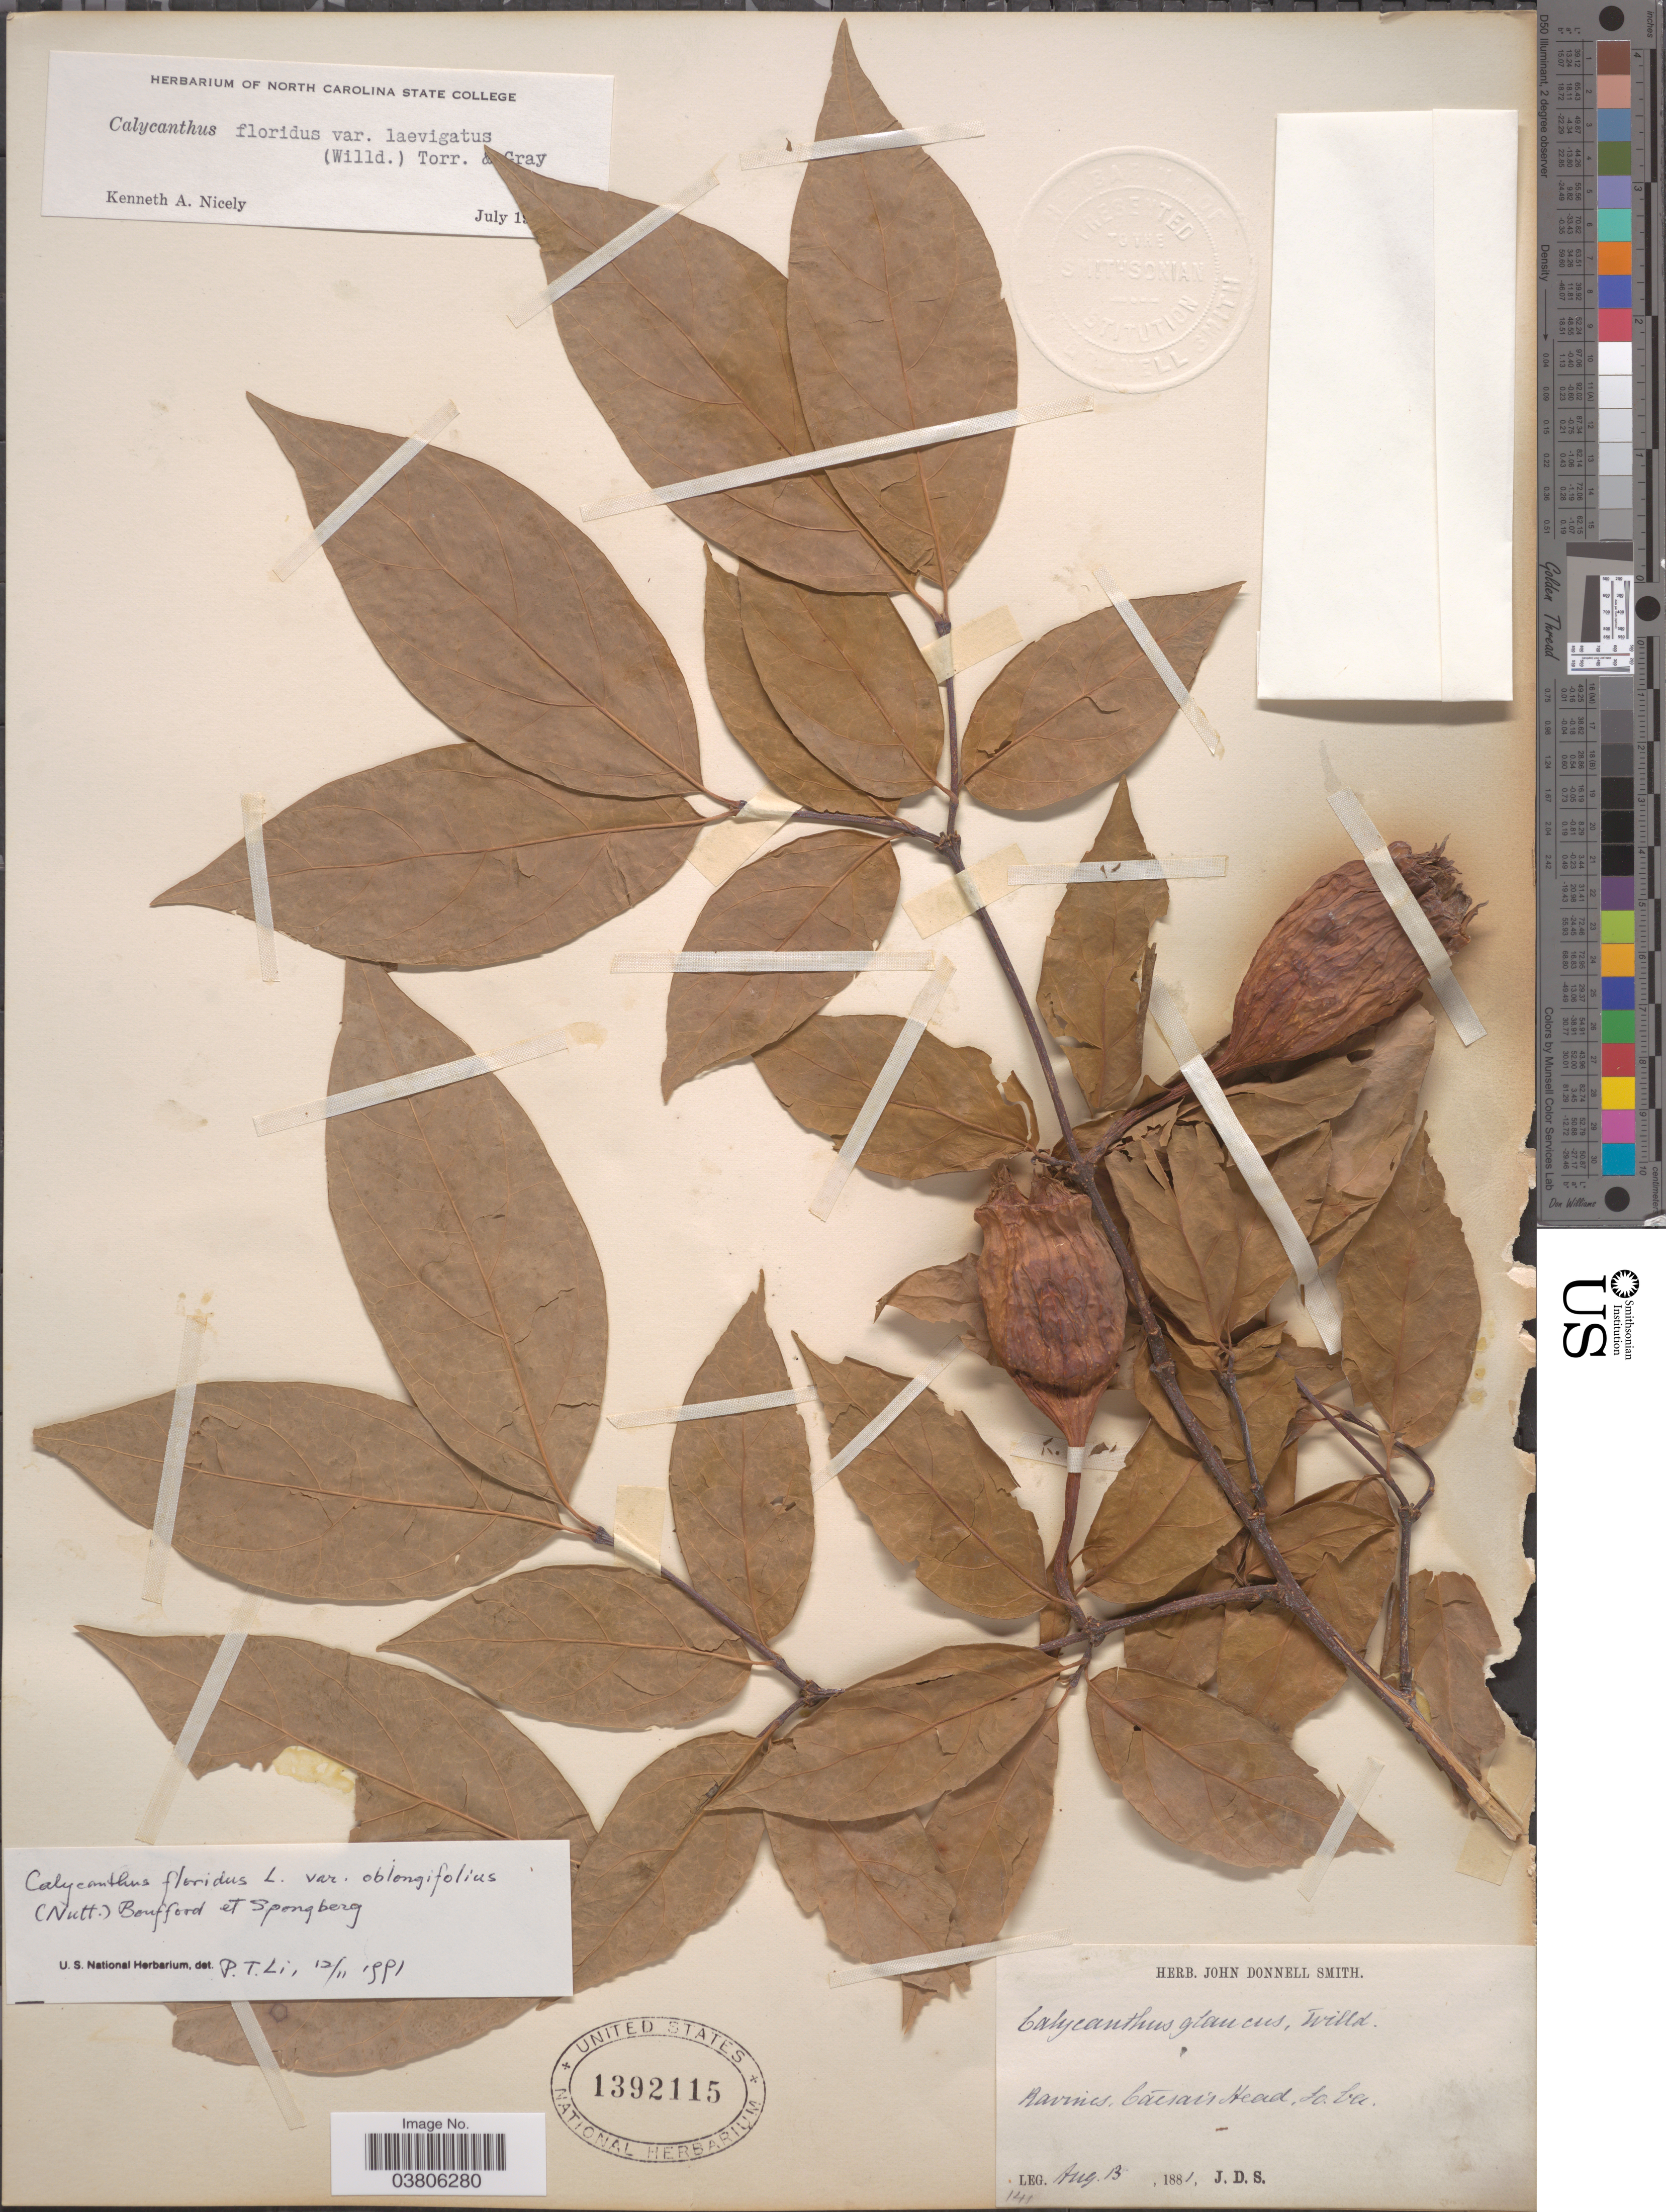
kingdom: Plantae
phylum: Tracheophyta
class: Magnoliopsida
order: Laurales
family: Calycanthaceae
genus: Calycanthus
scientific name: Calycanthus floridus var. laevigatus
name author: (Willd.) Torr. & A. Gray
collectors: J. Donnell Smith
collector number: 141*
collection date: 1881-08-13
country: United States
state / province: South Carolina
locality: Ravines, Caésar's Head.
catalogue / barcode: US 1392115